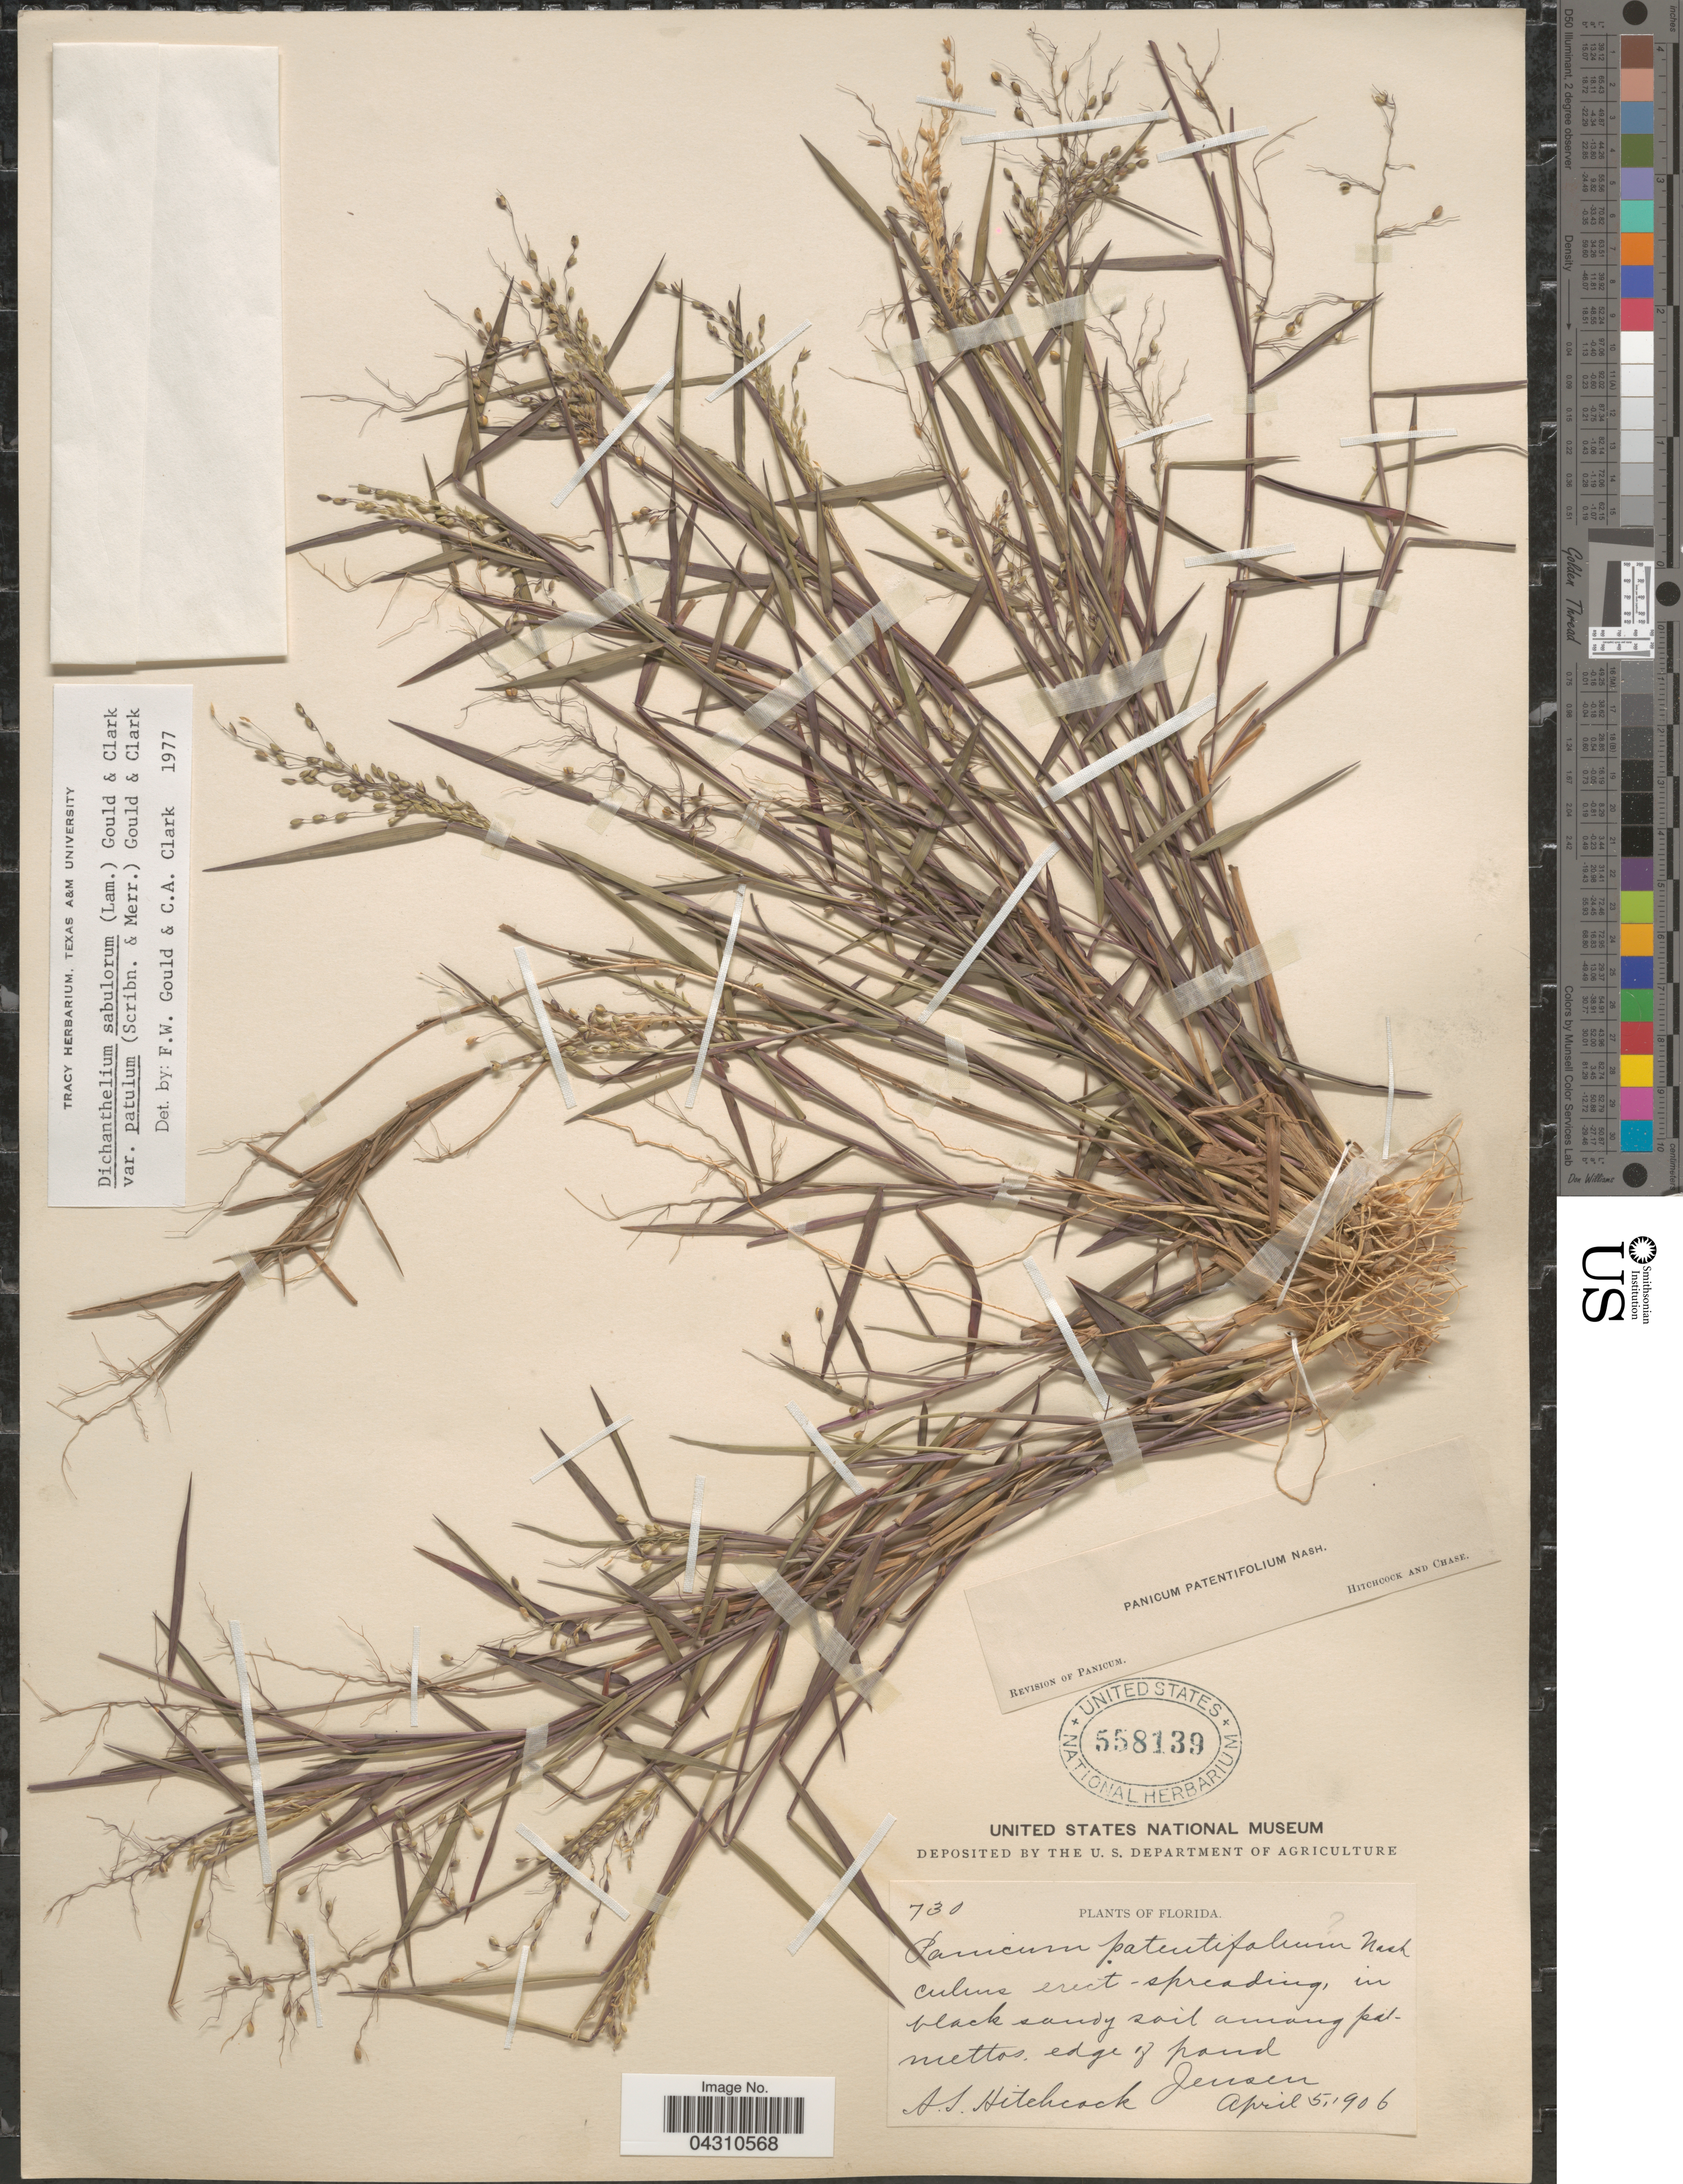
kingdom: Plantae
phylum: Tracheophyta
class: Liliopsida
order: Poales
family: Poaceae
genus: Dichanthelium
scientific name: Dichanthelium portoricense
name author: (Desv. ex Ham.) B.F. Hansen & Wunderlin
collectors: A. S. Hitchcock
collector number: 730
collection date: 1906-04-05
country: United States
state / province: Florida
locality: Edge of pond. Jensen.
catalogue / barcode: US 558139